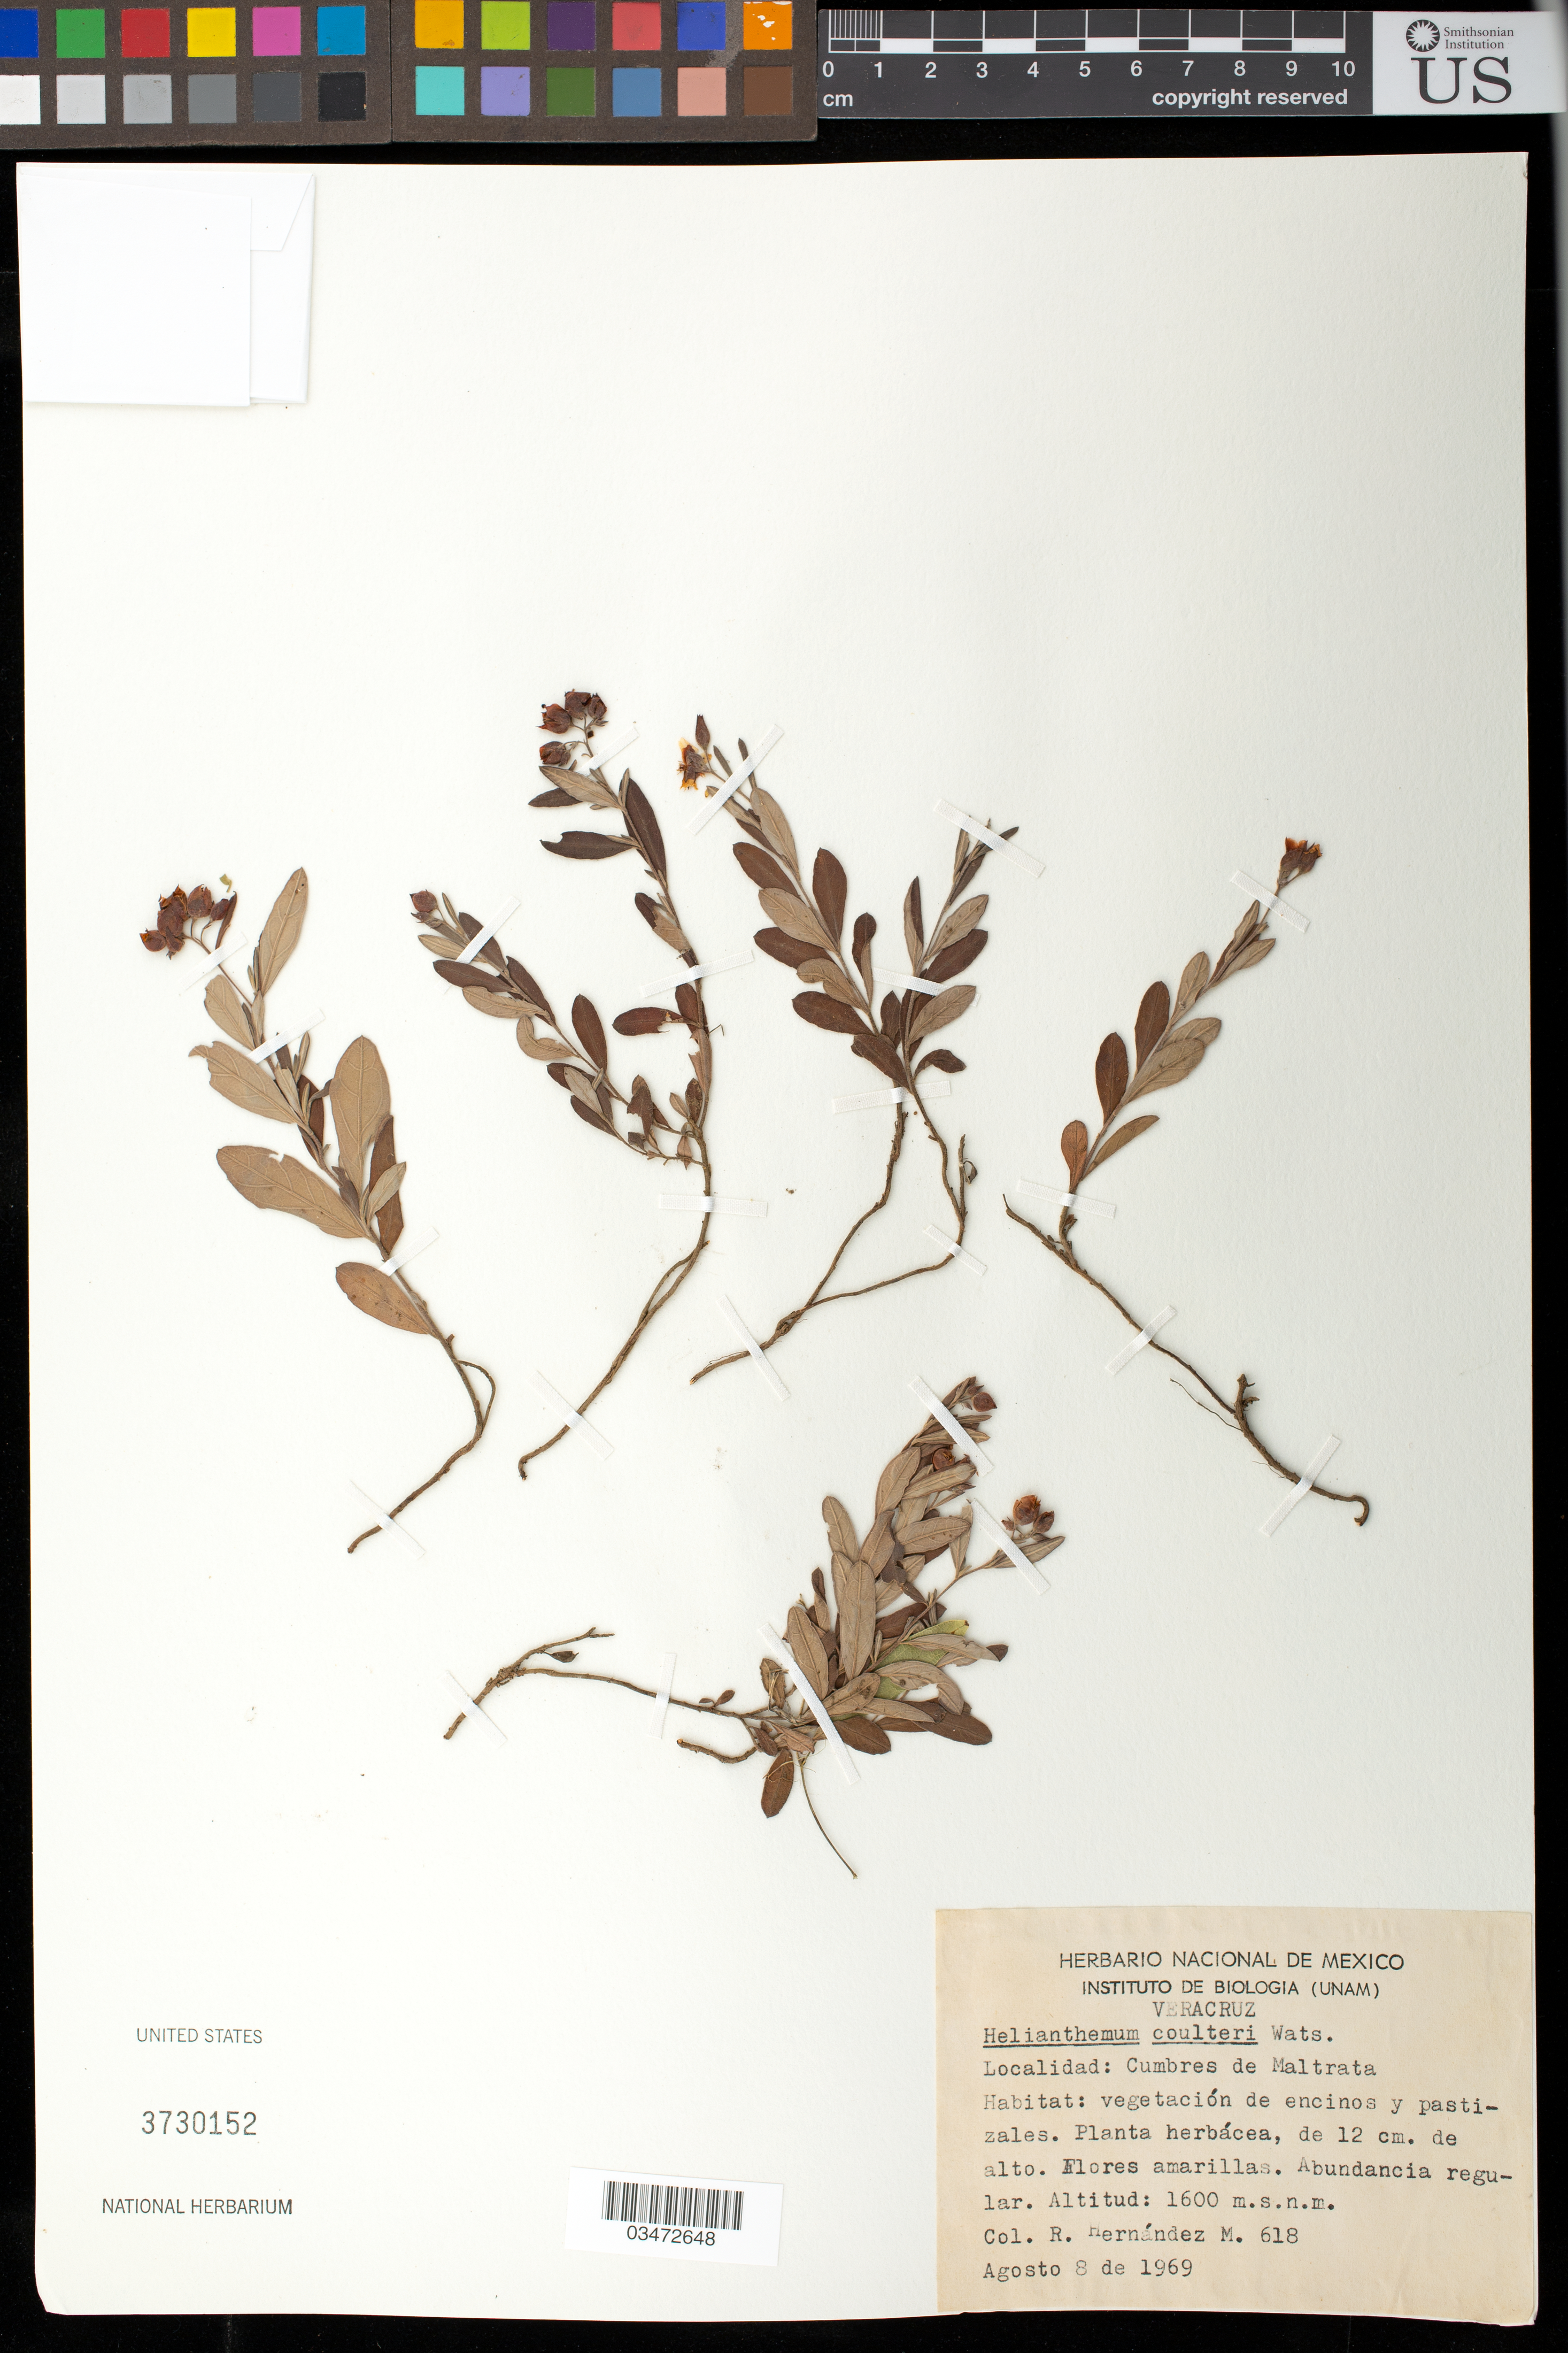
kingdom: Plantae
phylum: Tracheophyta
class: Magnoliopsida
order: Malvales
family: Cistaceae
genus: Helianthemum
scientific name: Helianthemum coulteri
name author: S. Watson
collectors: R. Hernández M.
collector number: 618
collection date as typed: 8 Aug 1969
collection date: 1969-08-08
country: Mexico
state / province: Distrito Federal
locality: Pedregal de San Angel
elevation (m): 2250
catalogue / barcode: US 3730152